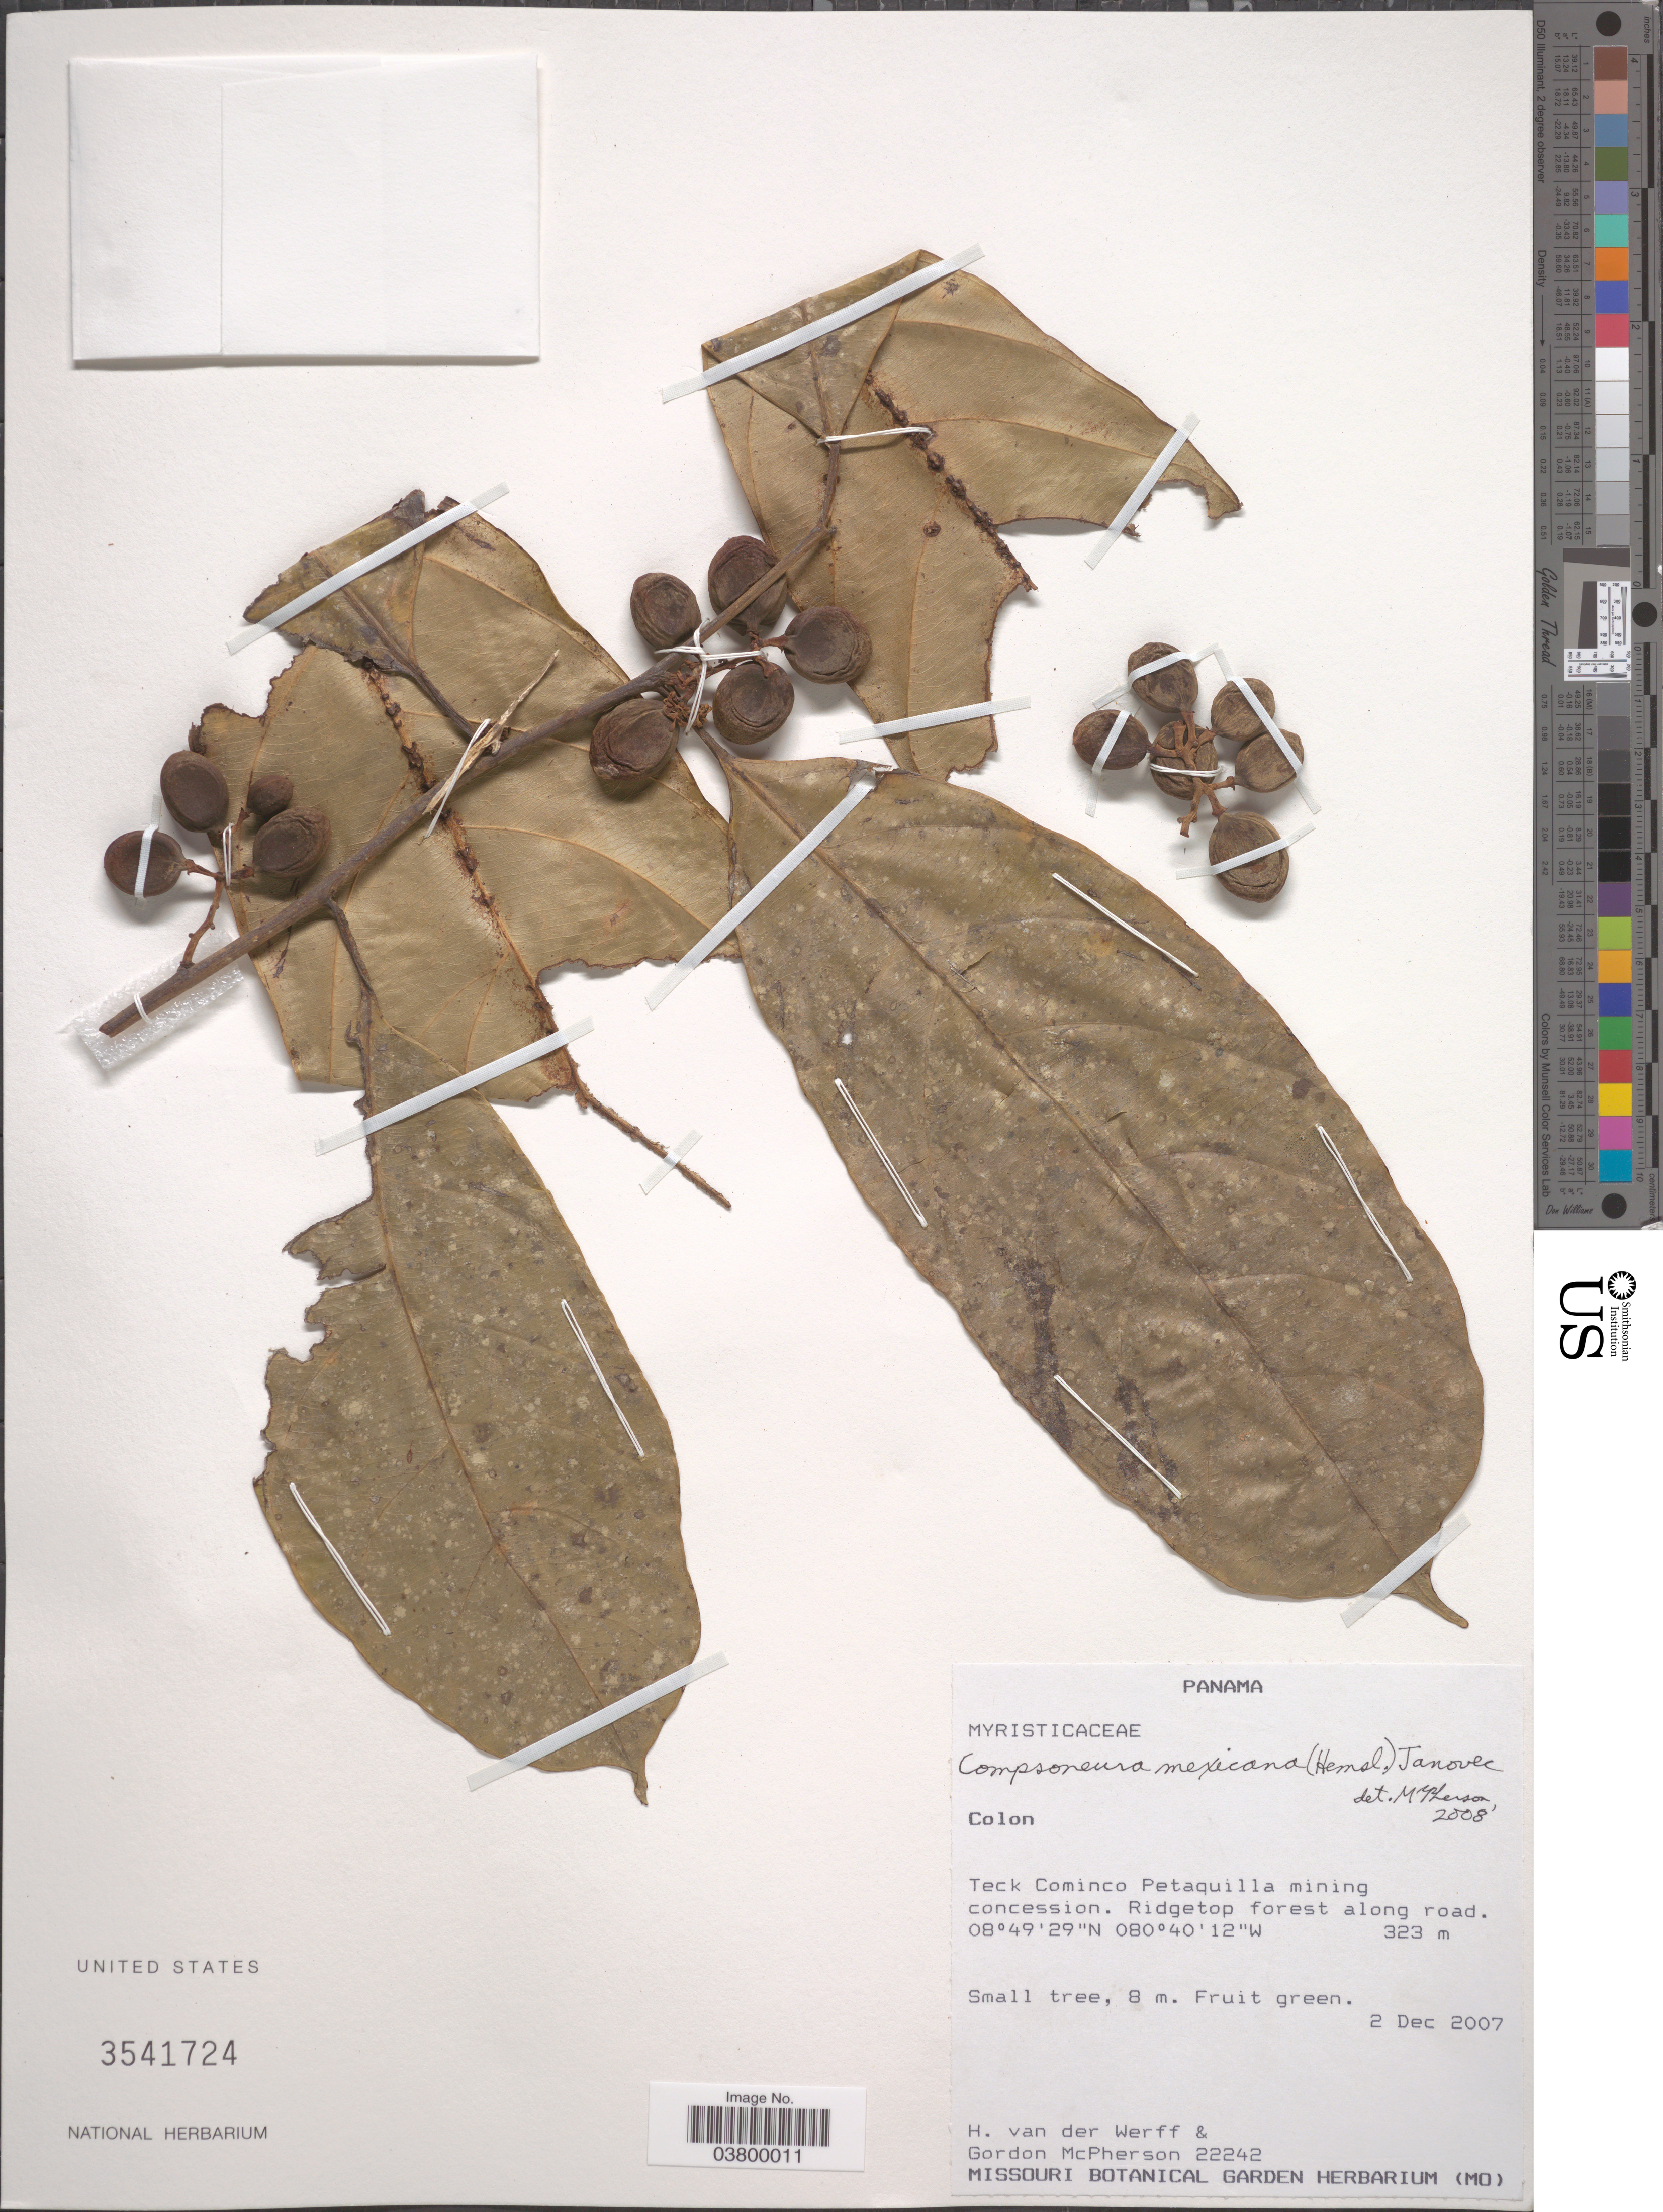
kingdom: Plantae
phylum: Tracheophyta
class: Magnoliopsida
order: Magnoliales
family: Myristicaceae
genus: Compsoneura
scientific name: Compsoneura sprucei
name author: (A. DC.) Warb.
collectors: H. van der Werff & G. McPherson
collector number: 22242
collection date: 2007-12-02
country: Panama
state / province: Colón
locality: Teck Cominco Petaquilla mining concession. Ridgetop forest along road.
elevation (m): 323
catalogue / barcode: US 3541724